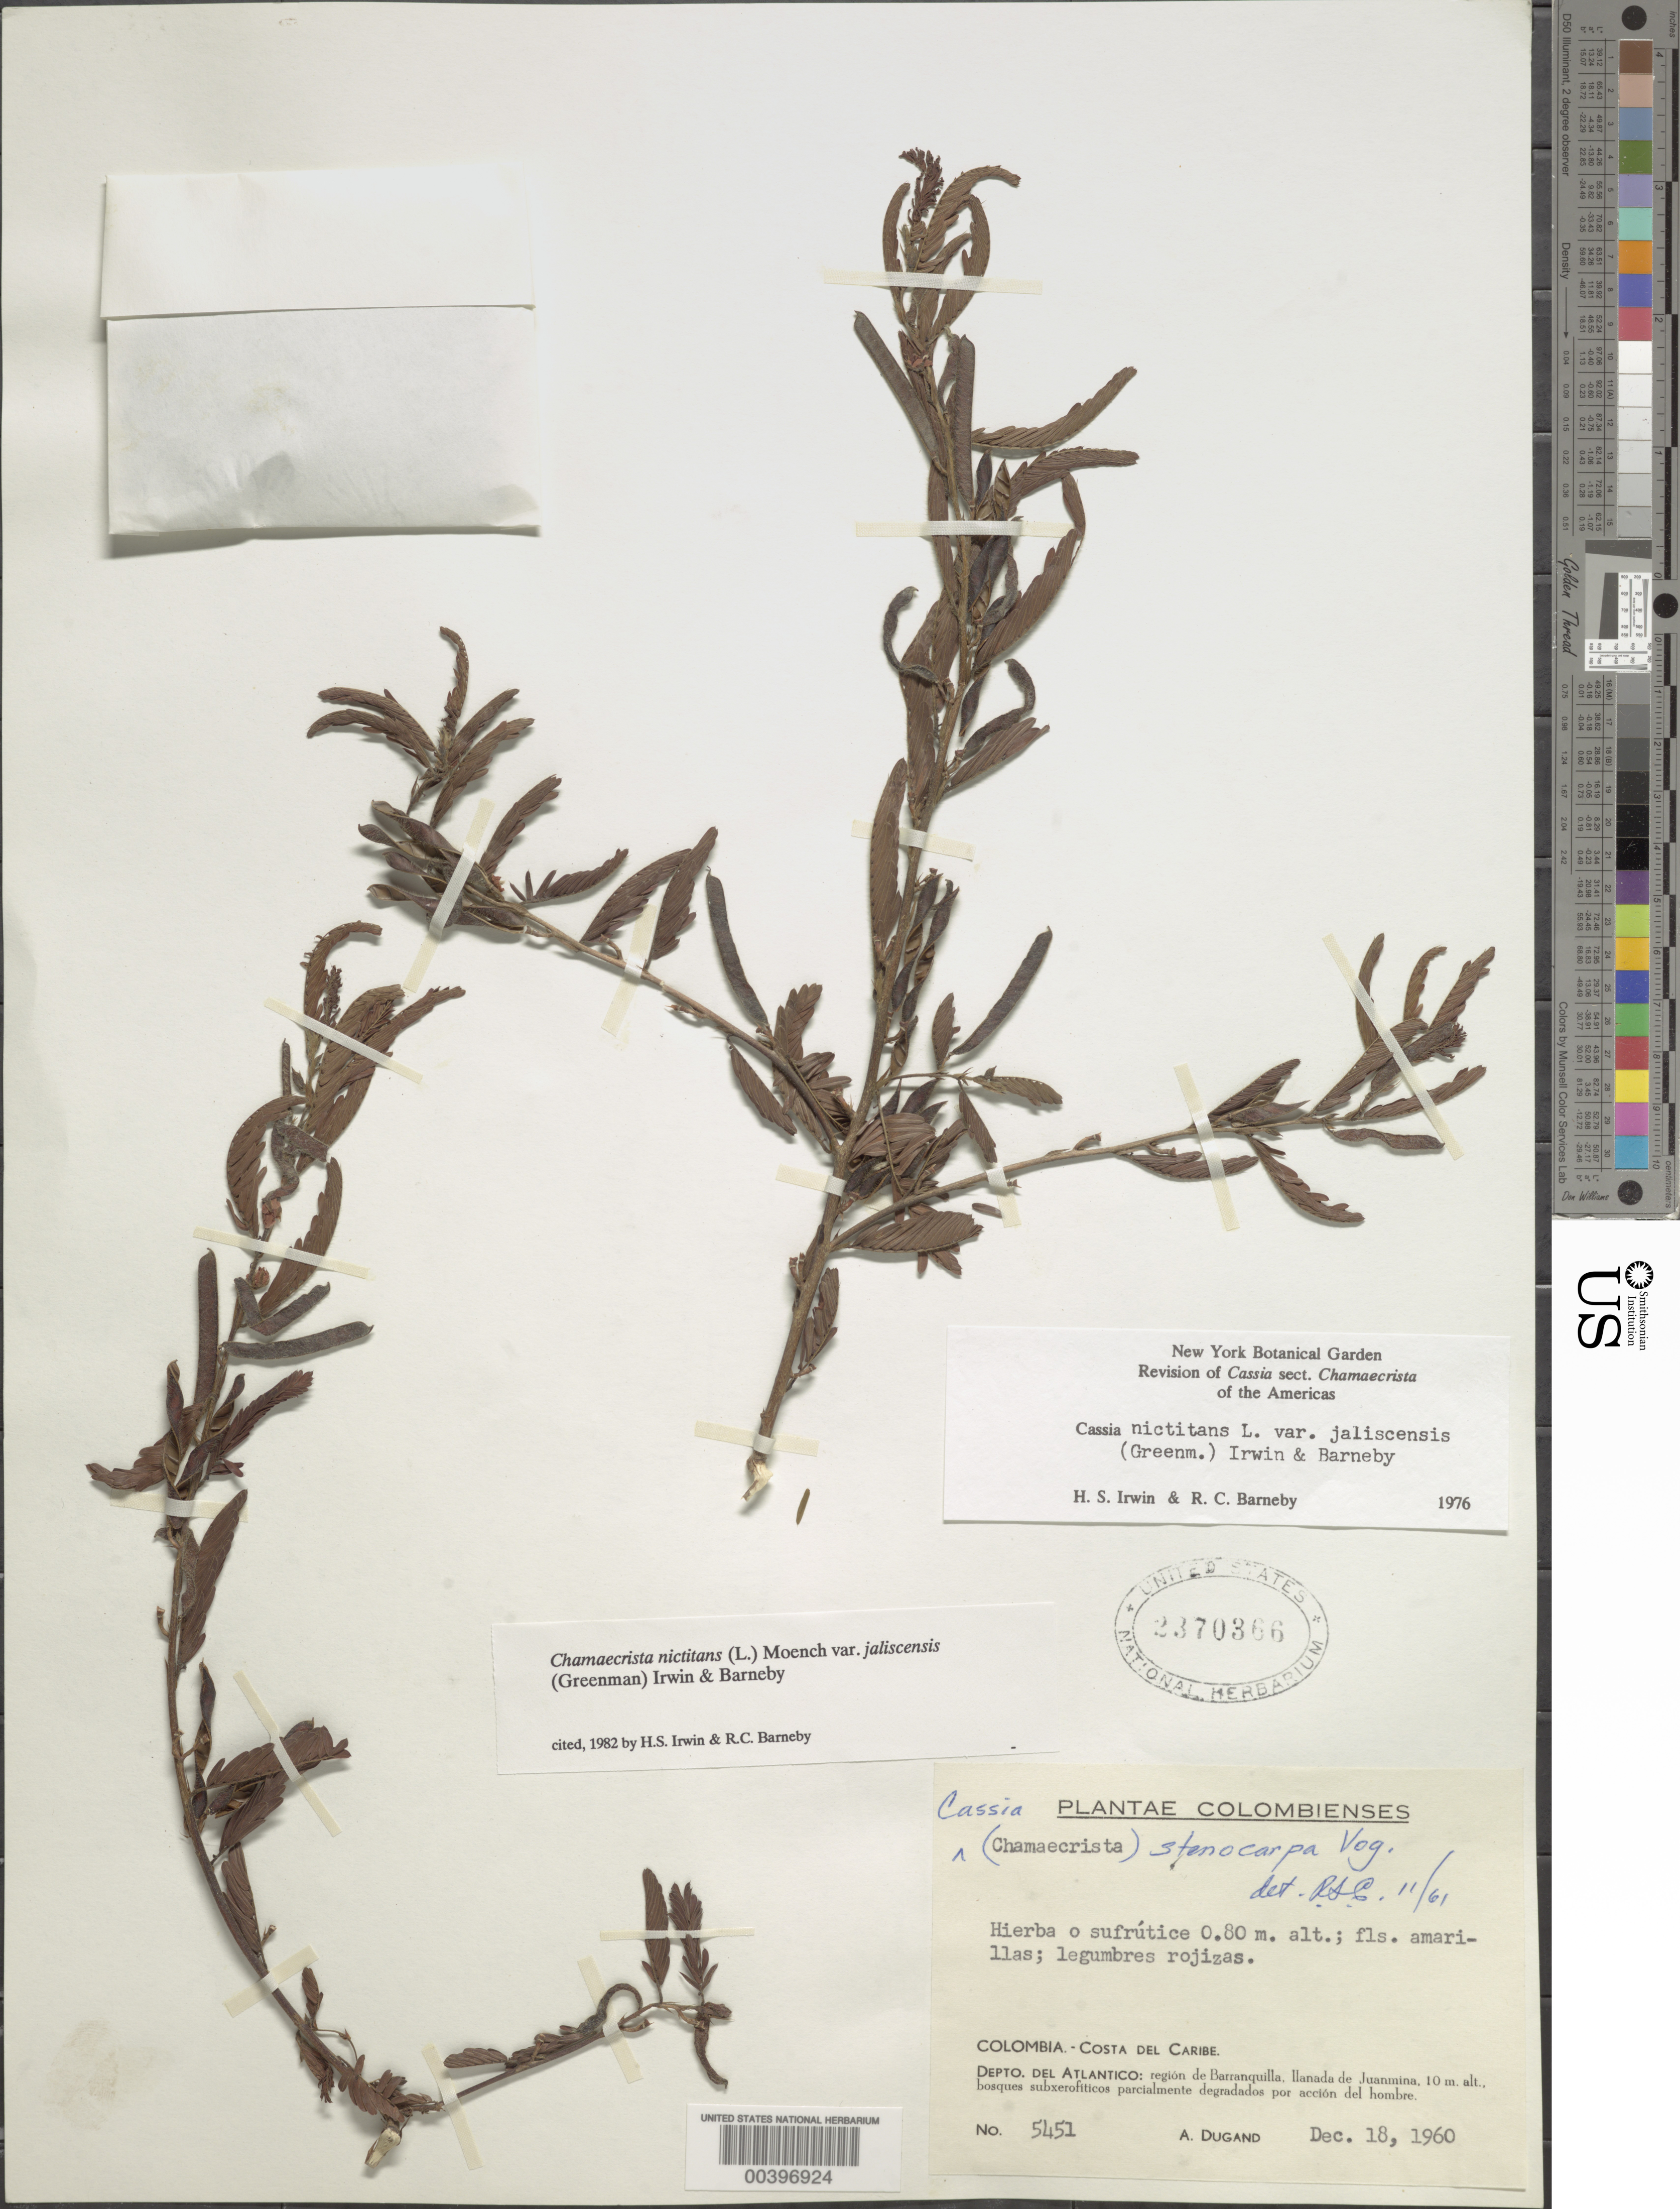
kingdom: Plantae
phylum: Tracheophyta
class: Magnoliopsida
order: Fabales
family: Fabaceae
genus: Chamaecrista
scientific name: Chamaecrista nictitans var. jaliscensis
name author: (Greenm.) H.S. Irwin & Barneby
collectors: A. Dugand G.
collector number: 5451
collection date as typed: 18 Dec 1960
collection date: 1960-12-18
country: Colombia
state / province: Atlántico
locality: Costa del Caribe; region de Barranquilla, Llanda de Juan Mina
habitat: Bosques subxerofitiicos parcialmente degradados por accion del hombre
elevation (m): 10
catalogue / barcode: US 2370366